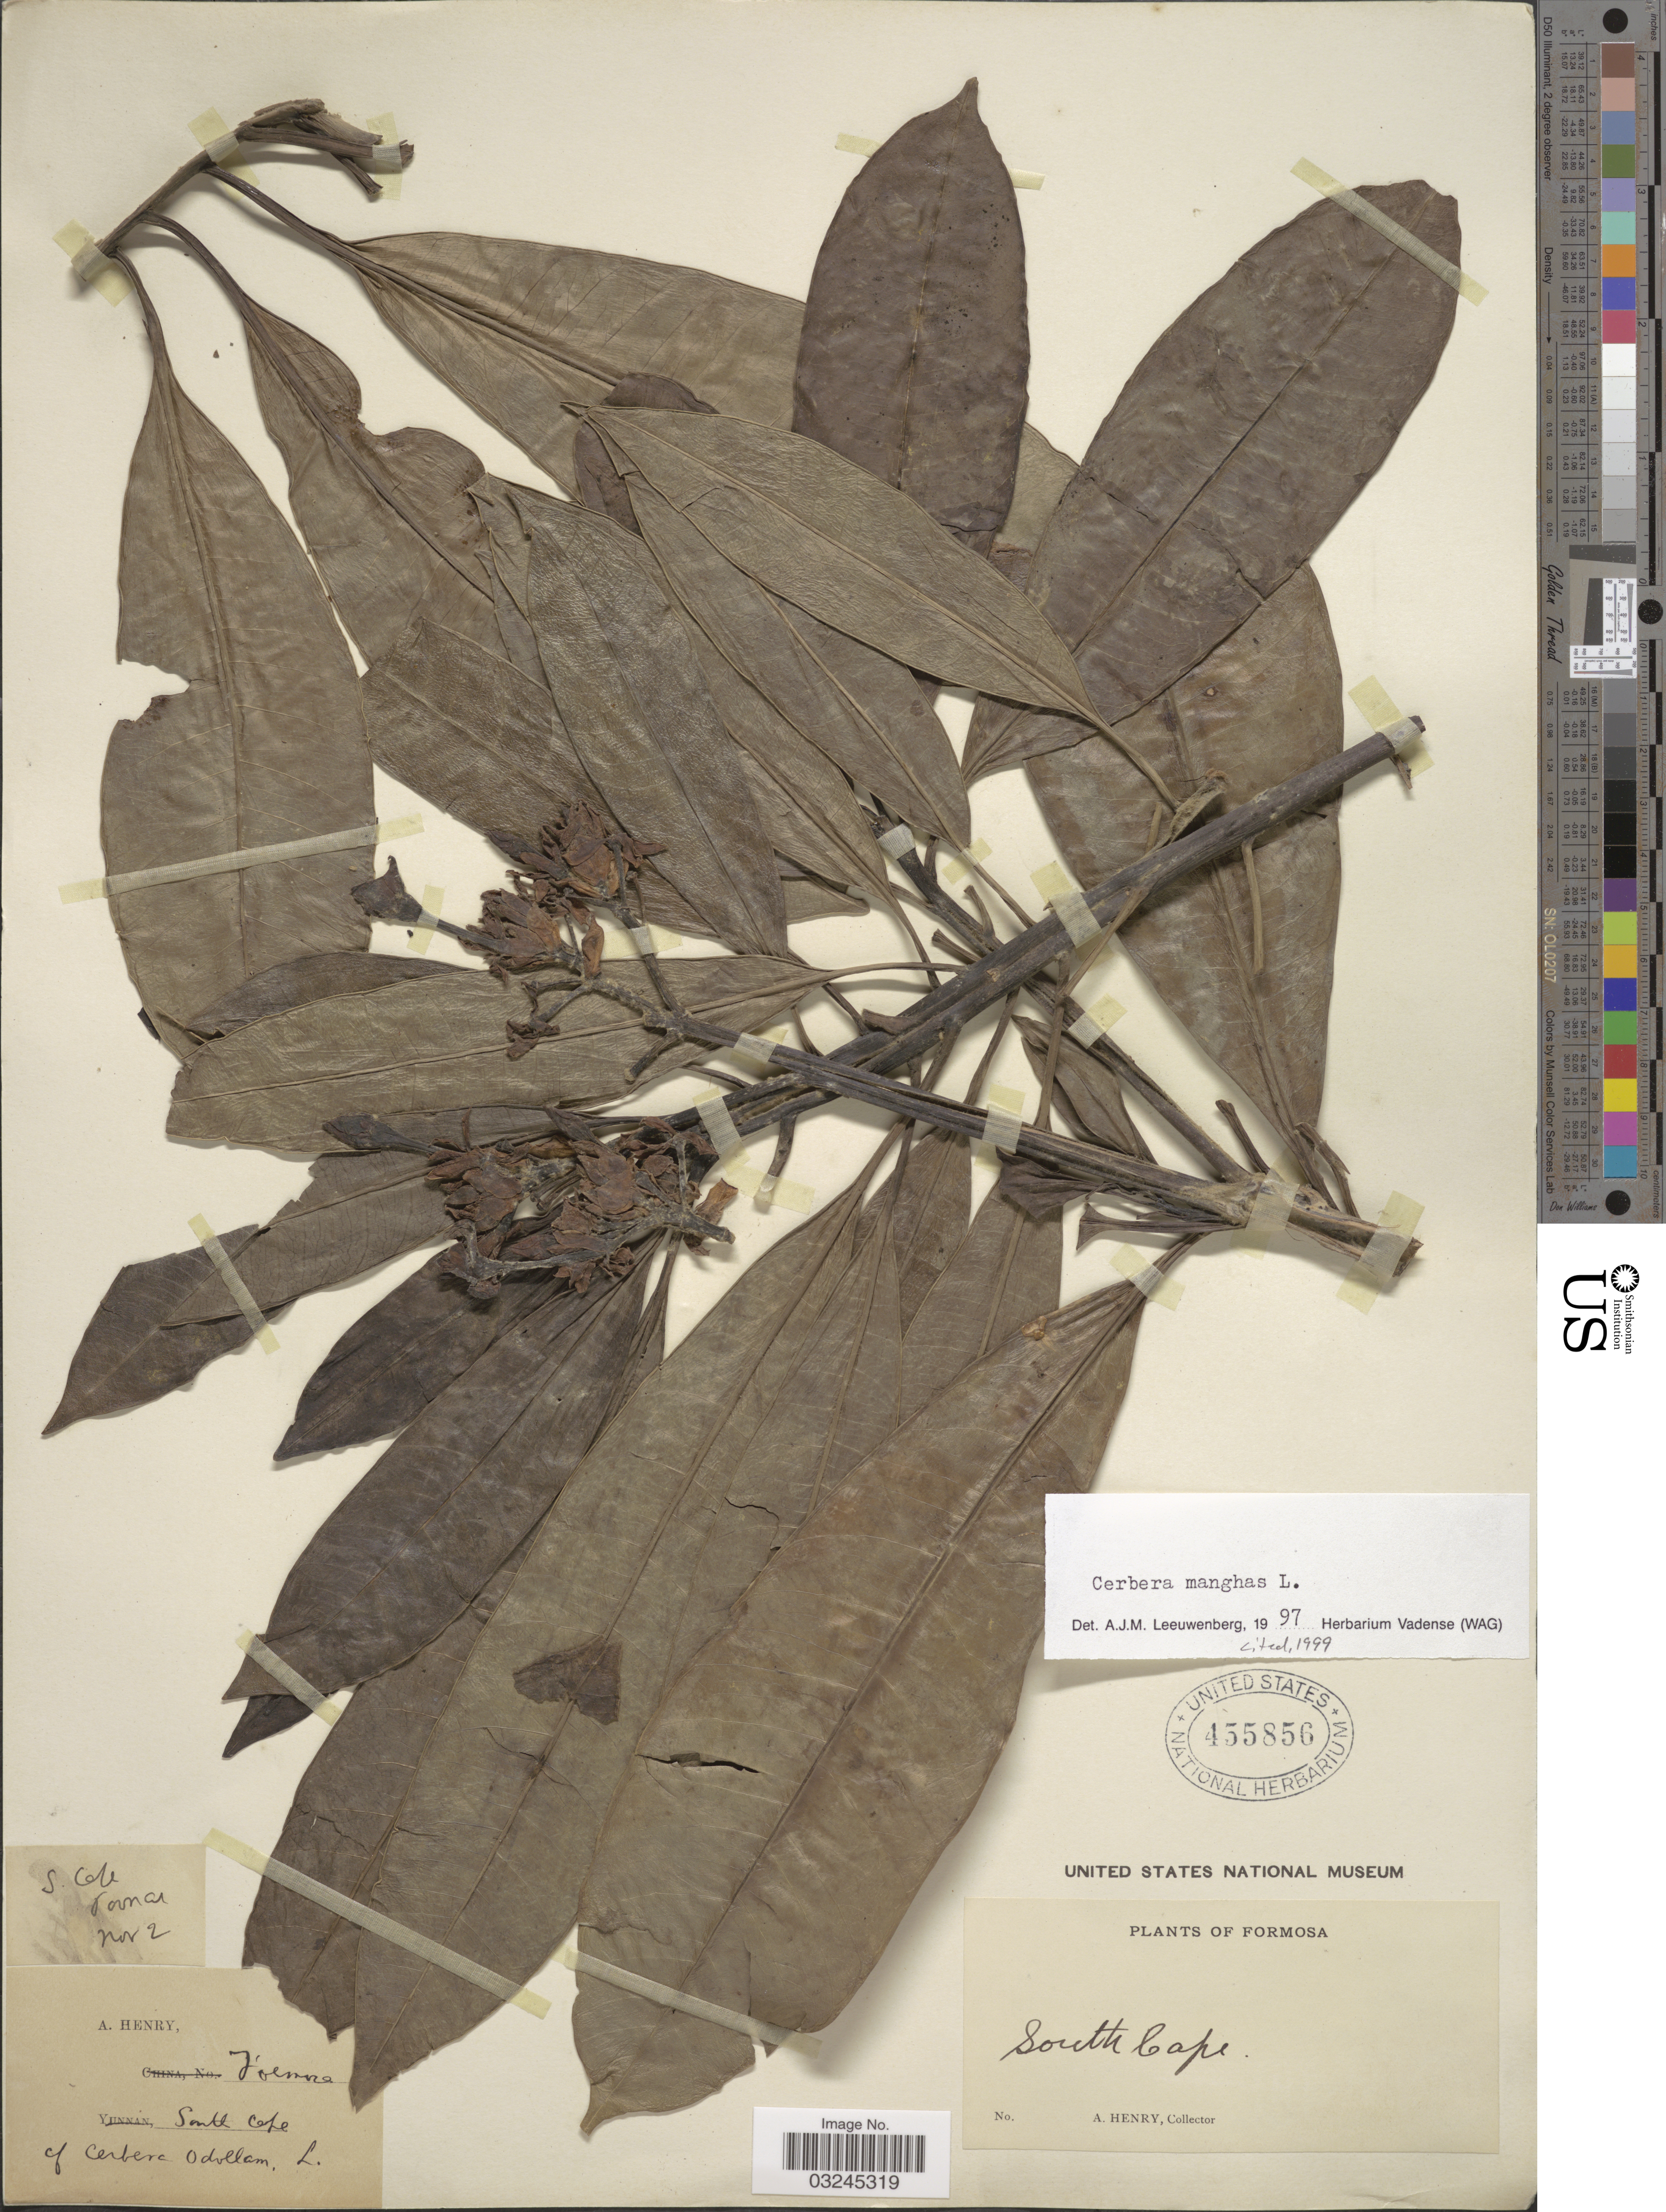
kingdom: Plantae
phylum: Tracheophyta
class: Magnoliopsida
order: Gentianales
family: Apocynaceae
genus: Cerbera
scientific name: Cerbera manghas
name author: L.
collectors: A. Henry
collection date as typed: Transcribed d/m/y: /11/2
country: Taiwan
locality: Formosa. South Cape.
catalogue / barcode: US 455856